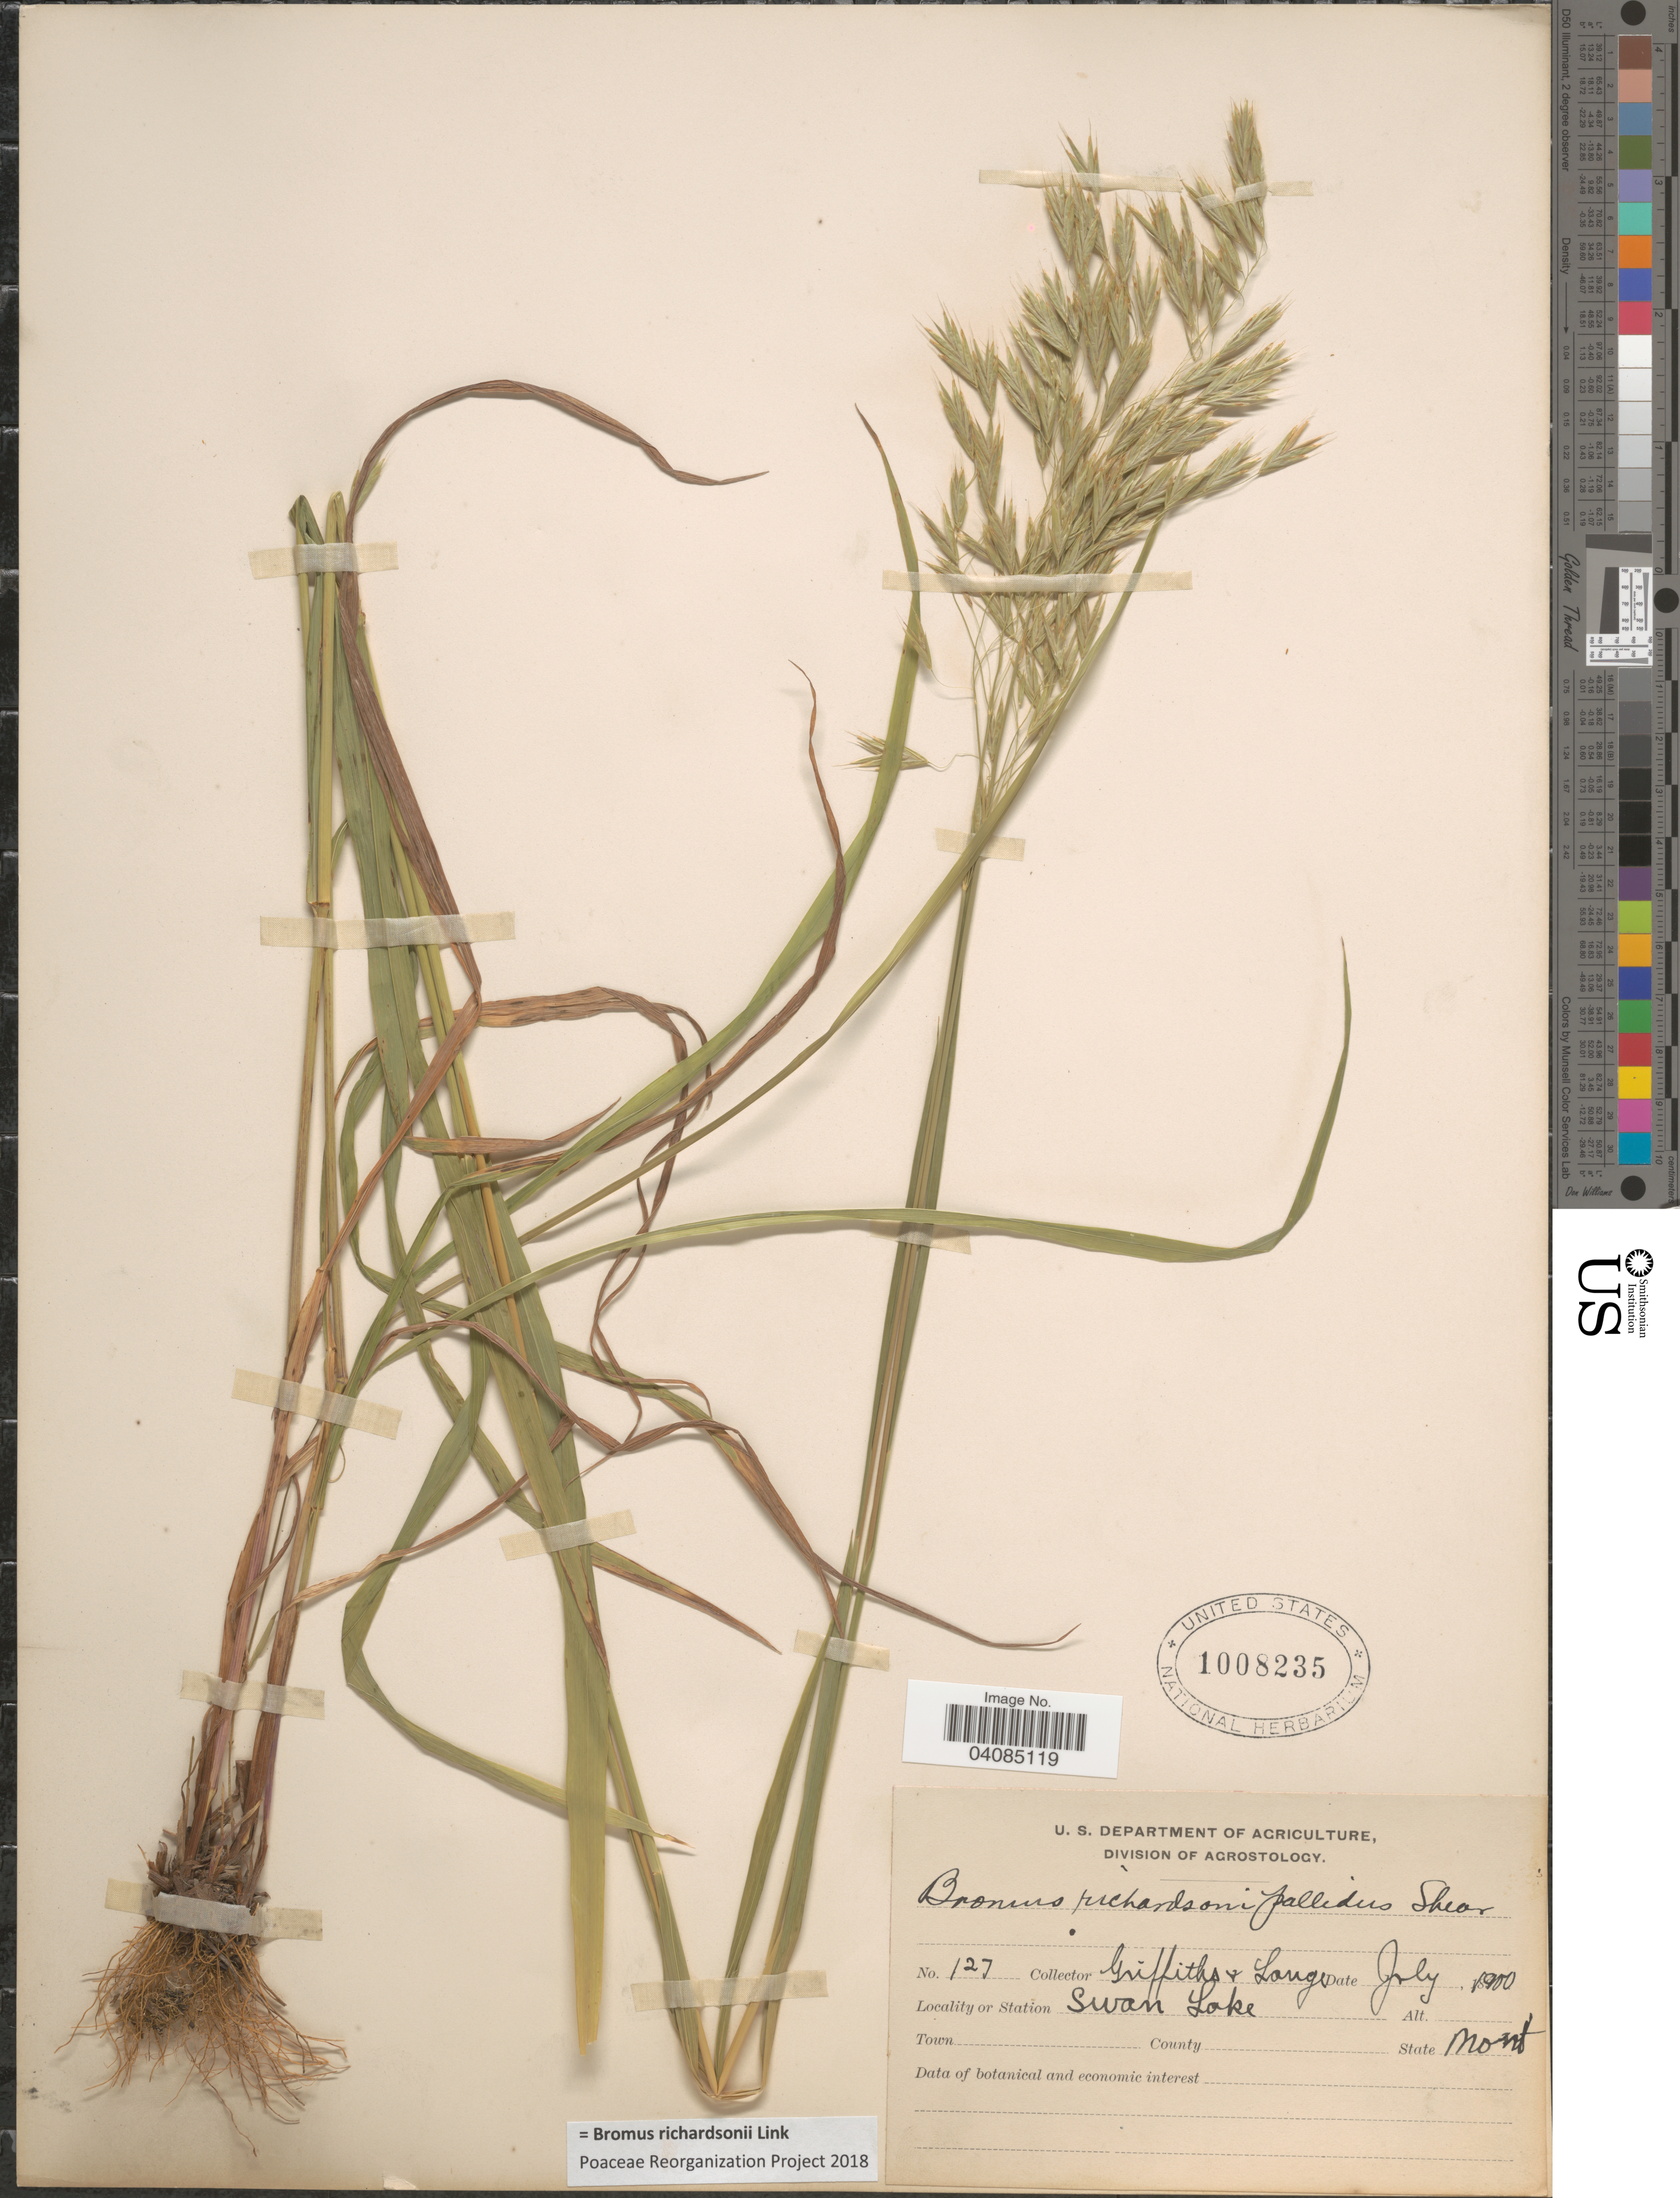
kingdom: Plantae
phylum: Tracheophyta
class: Liliopsida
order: Poales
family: Poaceae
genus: Bromus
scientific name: Bromus richardsonii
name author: Link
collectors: -- Griffiths & -- Lange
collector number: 127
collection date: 1900-07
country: United States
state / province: Montana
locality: Swan Lake.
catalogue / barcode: US 1008235